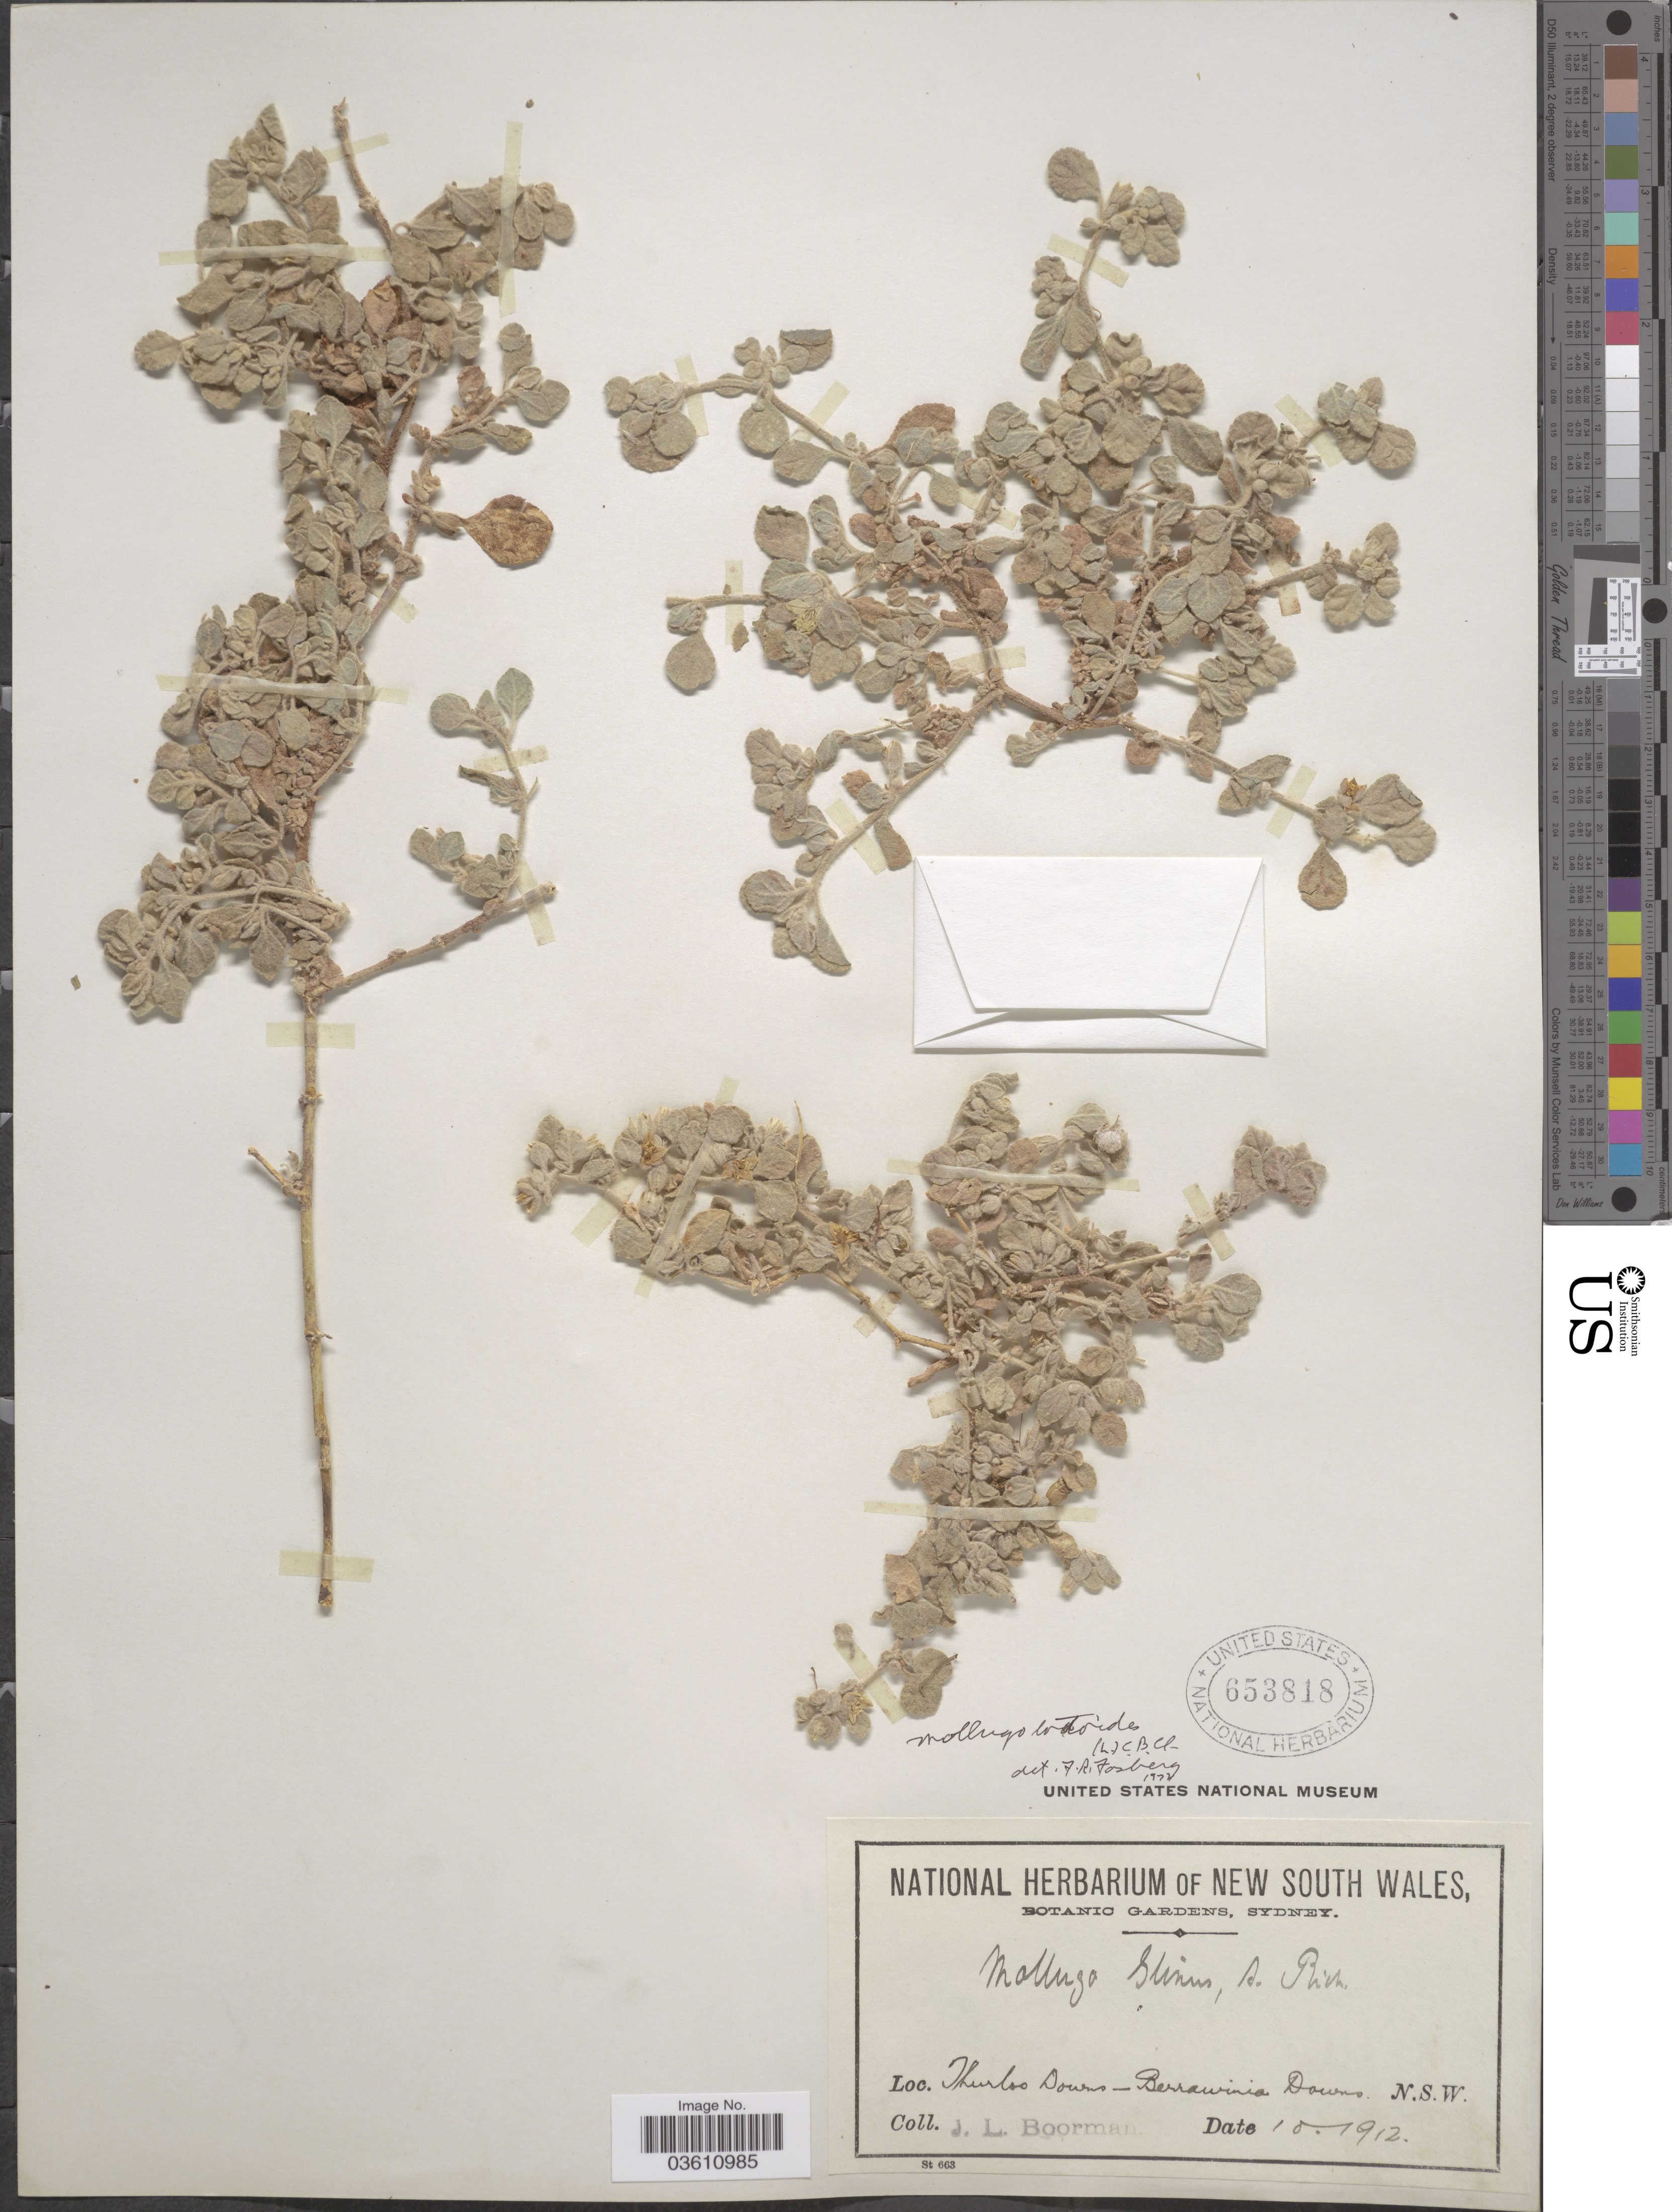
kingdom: Plantae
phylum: Tracheophyta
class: Magnoliopsida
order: Caryophyllales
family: Molluginaceae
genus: Glinus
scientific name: Glinus lotoides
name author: L.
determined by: Strong, Mark T., (BOT), Smithsonian Institution - National Museum of Natural History (UNITED STATES)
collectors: J. Boorman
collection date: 1912-10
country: Australia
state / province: New South Wales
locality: Thurloo Downs - Berrawinia Downs.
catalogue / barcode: US 653818